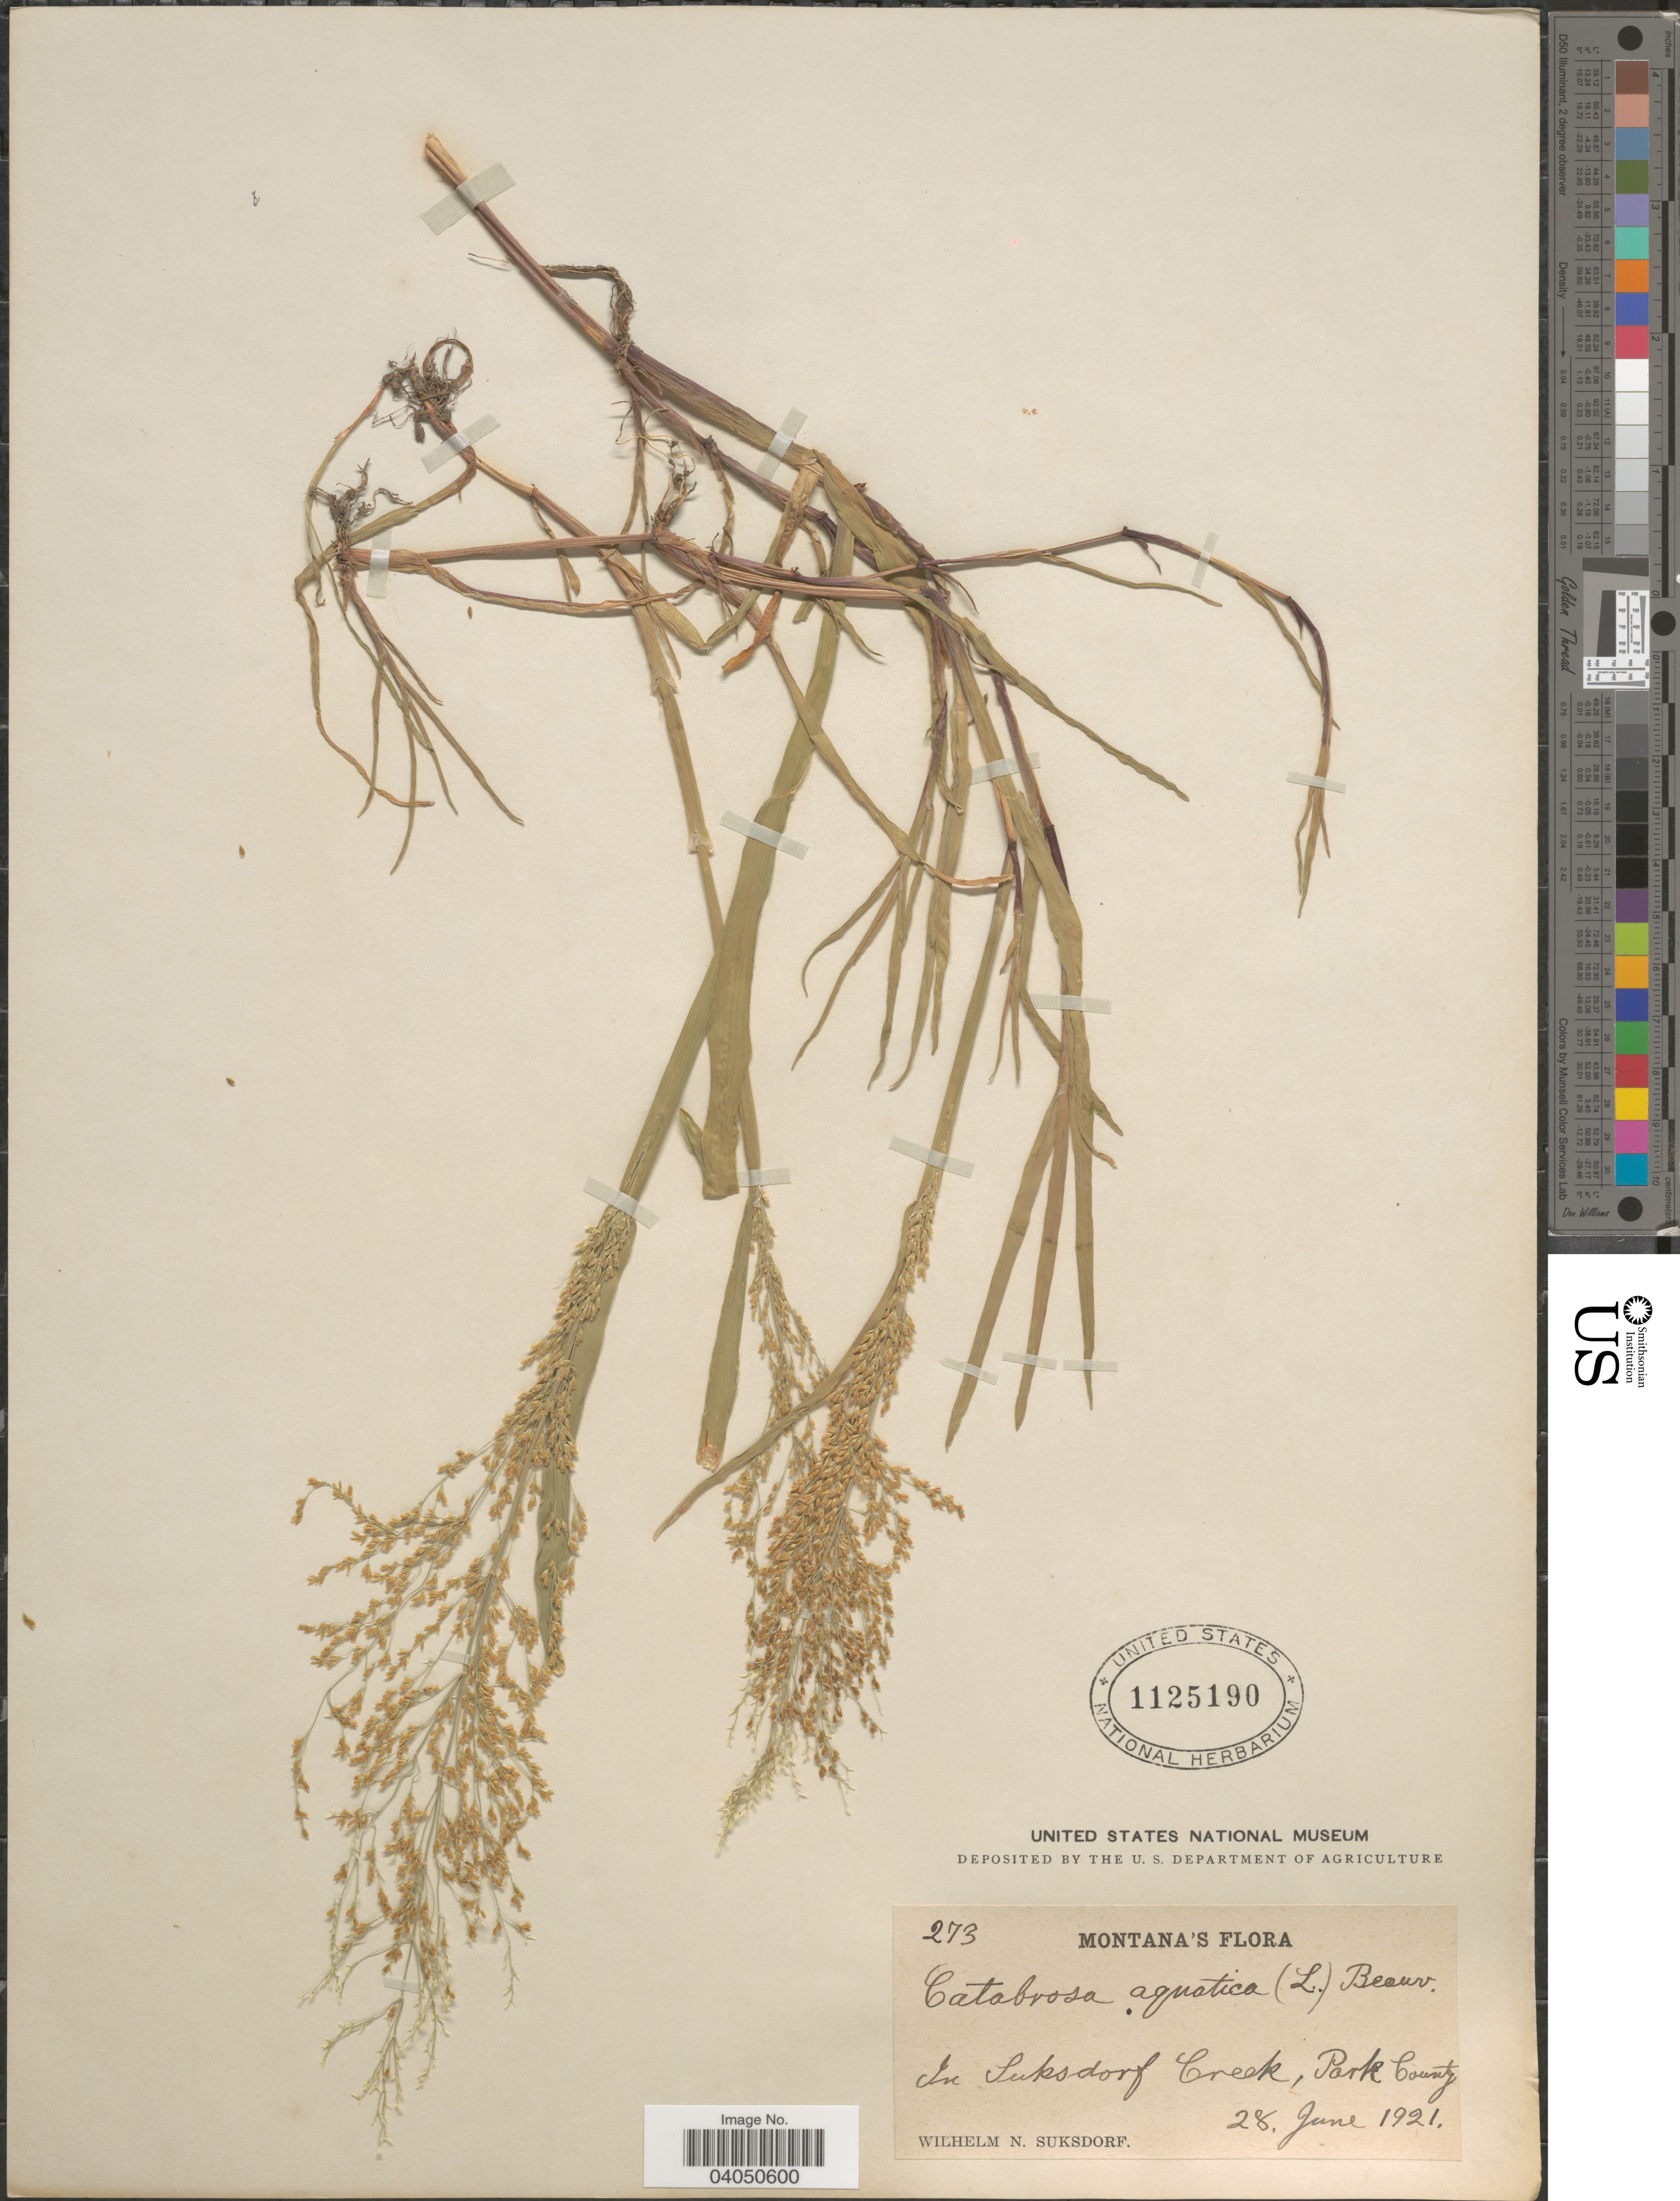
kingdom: Plantae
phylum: Tracheophyta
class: Liliopsida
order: Poales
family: Poaceae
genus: Catabrosa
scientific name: Catabrosa aquatica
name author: (L.) P. Beauv.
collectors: W. N. Suksdorf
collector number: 273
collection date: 1921-06-28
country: United States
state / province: Montana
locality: In Suksdorf Creek, Park County.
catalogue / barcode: US 1125190